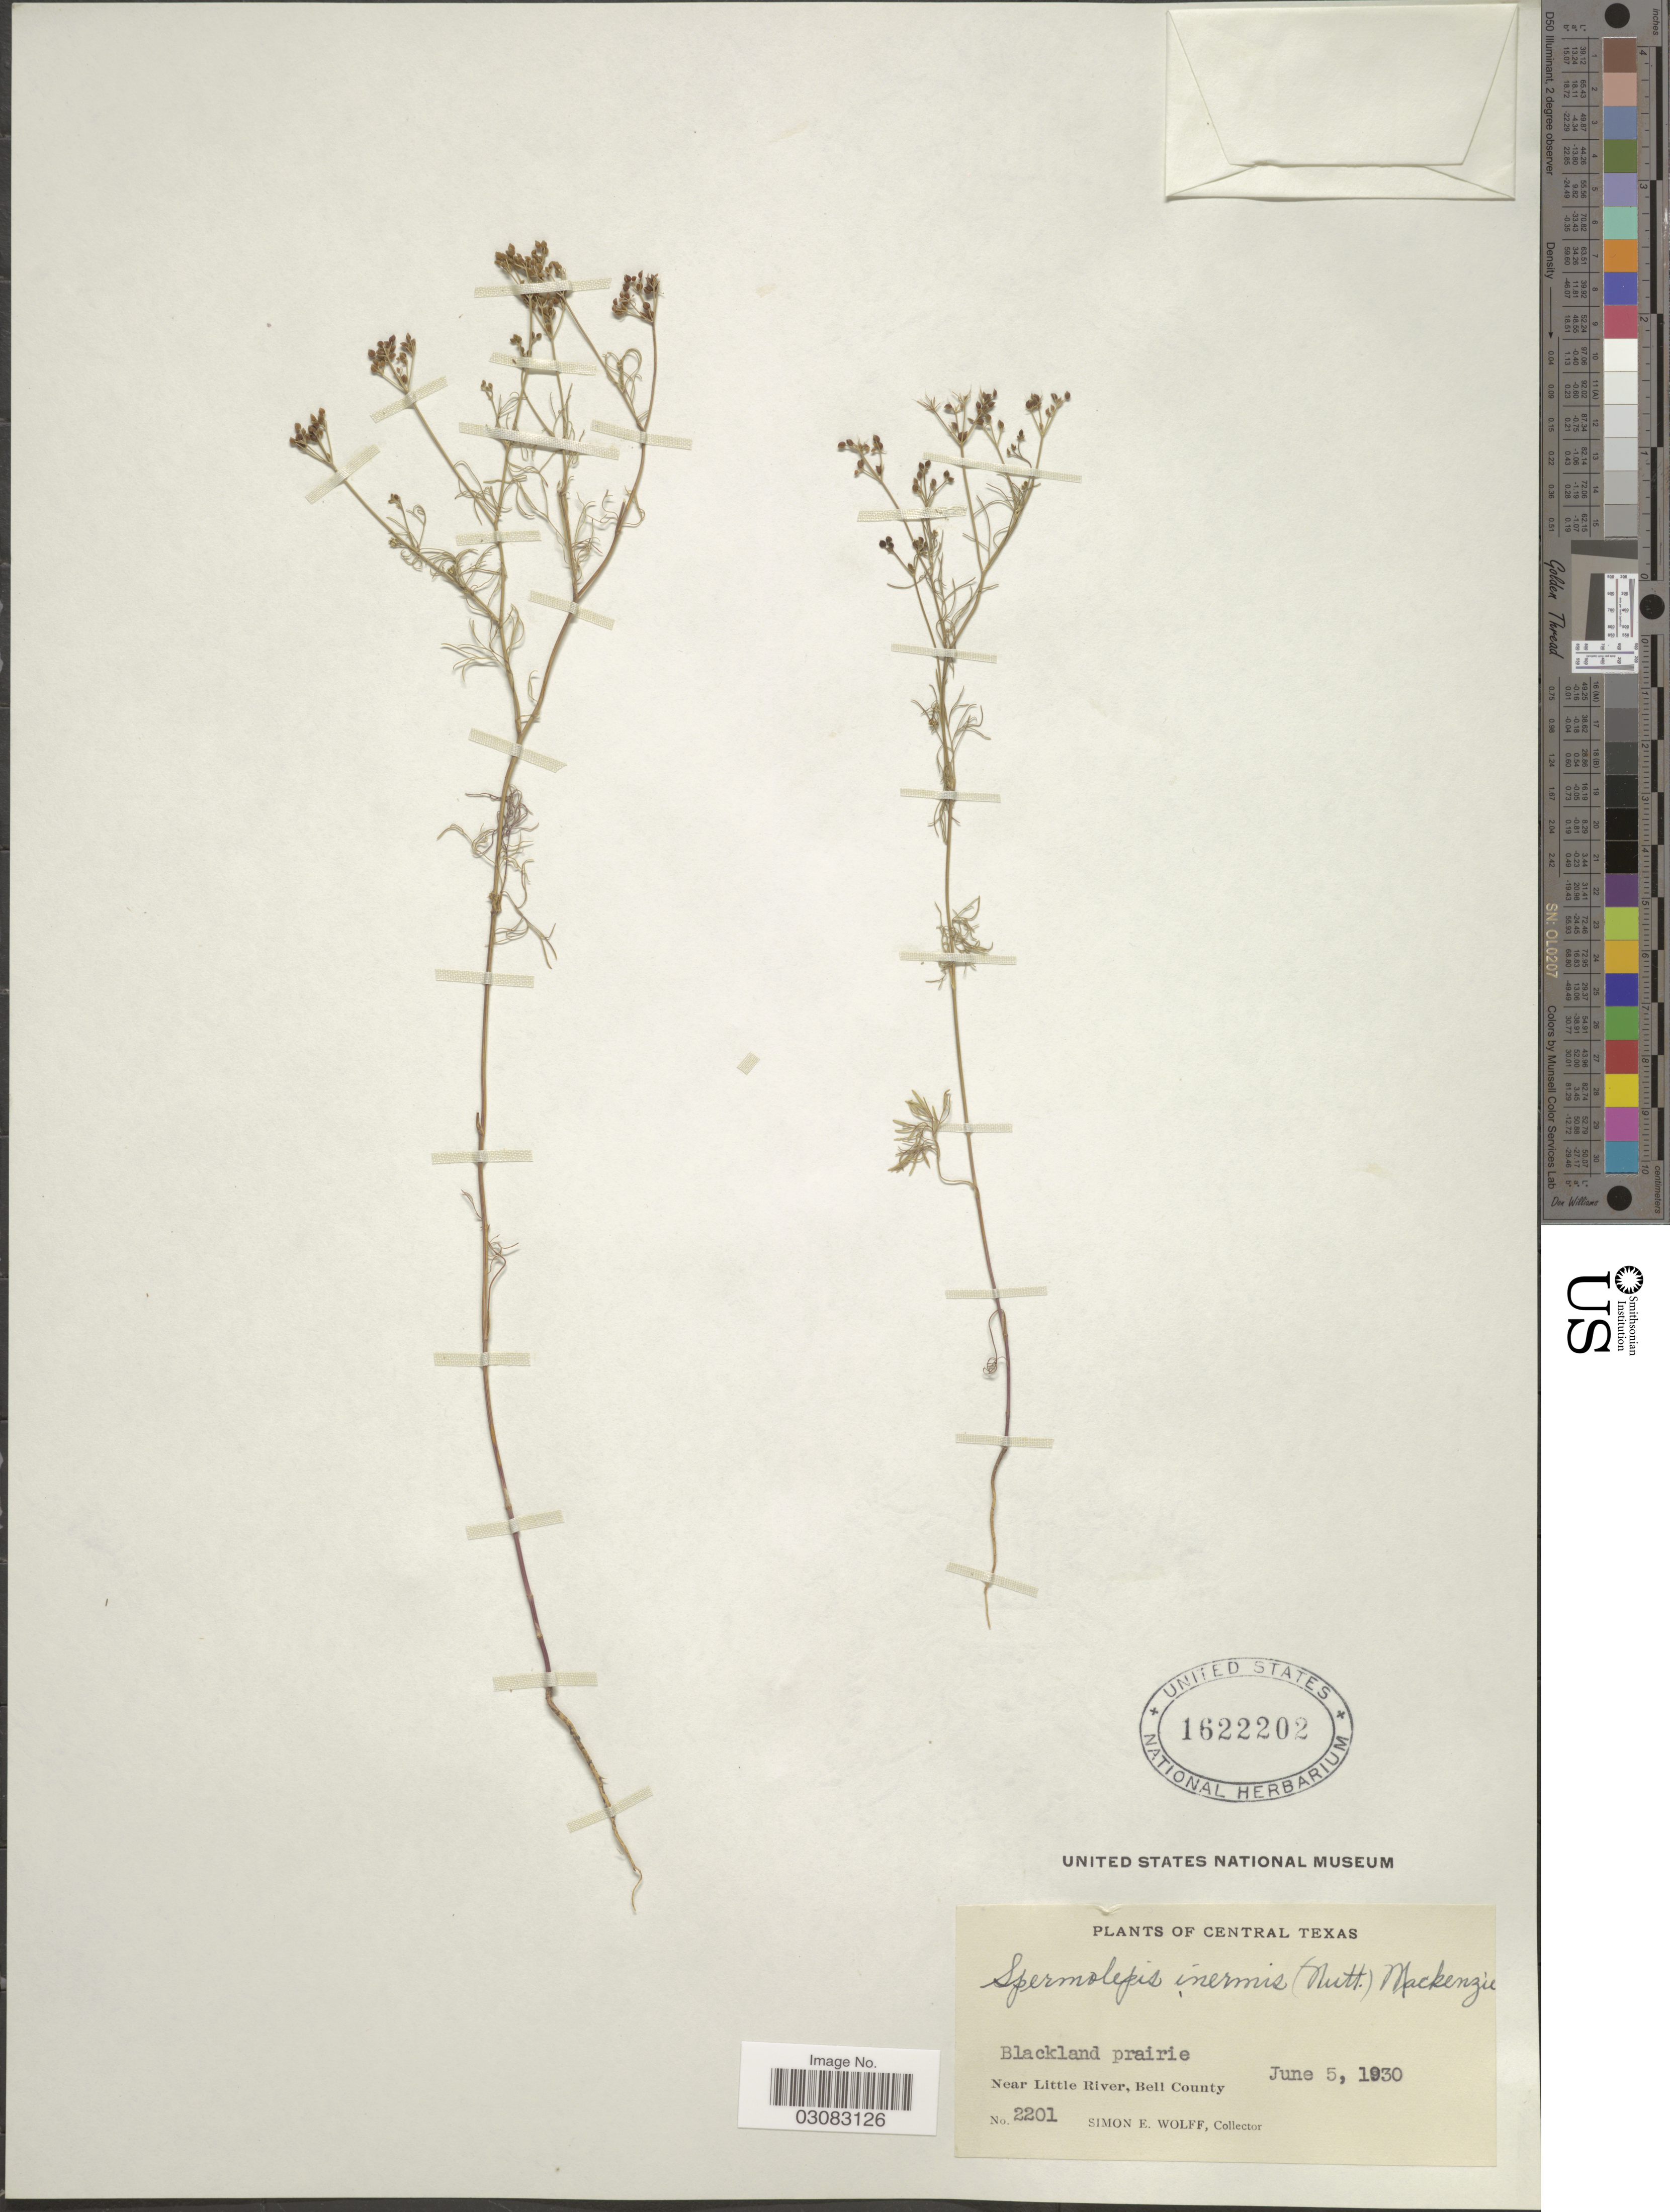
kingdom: Plantae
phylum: Tracheophyta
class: Magnoliopsida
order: Apiales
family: Apiaceae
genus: Spermolepis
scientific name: Spermolepis inermis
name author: (Nutt. ex DC.) Mathias & Constance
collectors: S. E. Wolff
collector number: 2201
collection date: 1930-06-05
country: United States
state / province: Texas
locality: Blackland prairie. Near Little River, Bell County.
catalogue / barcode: US 1622202